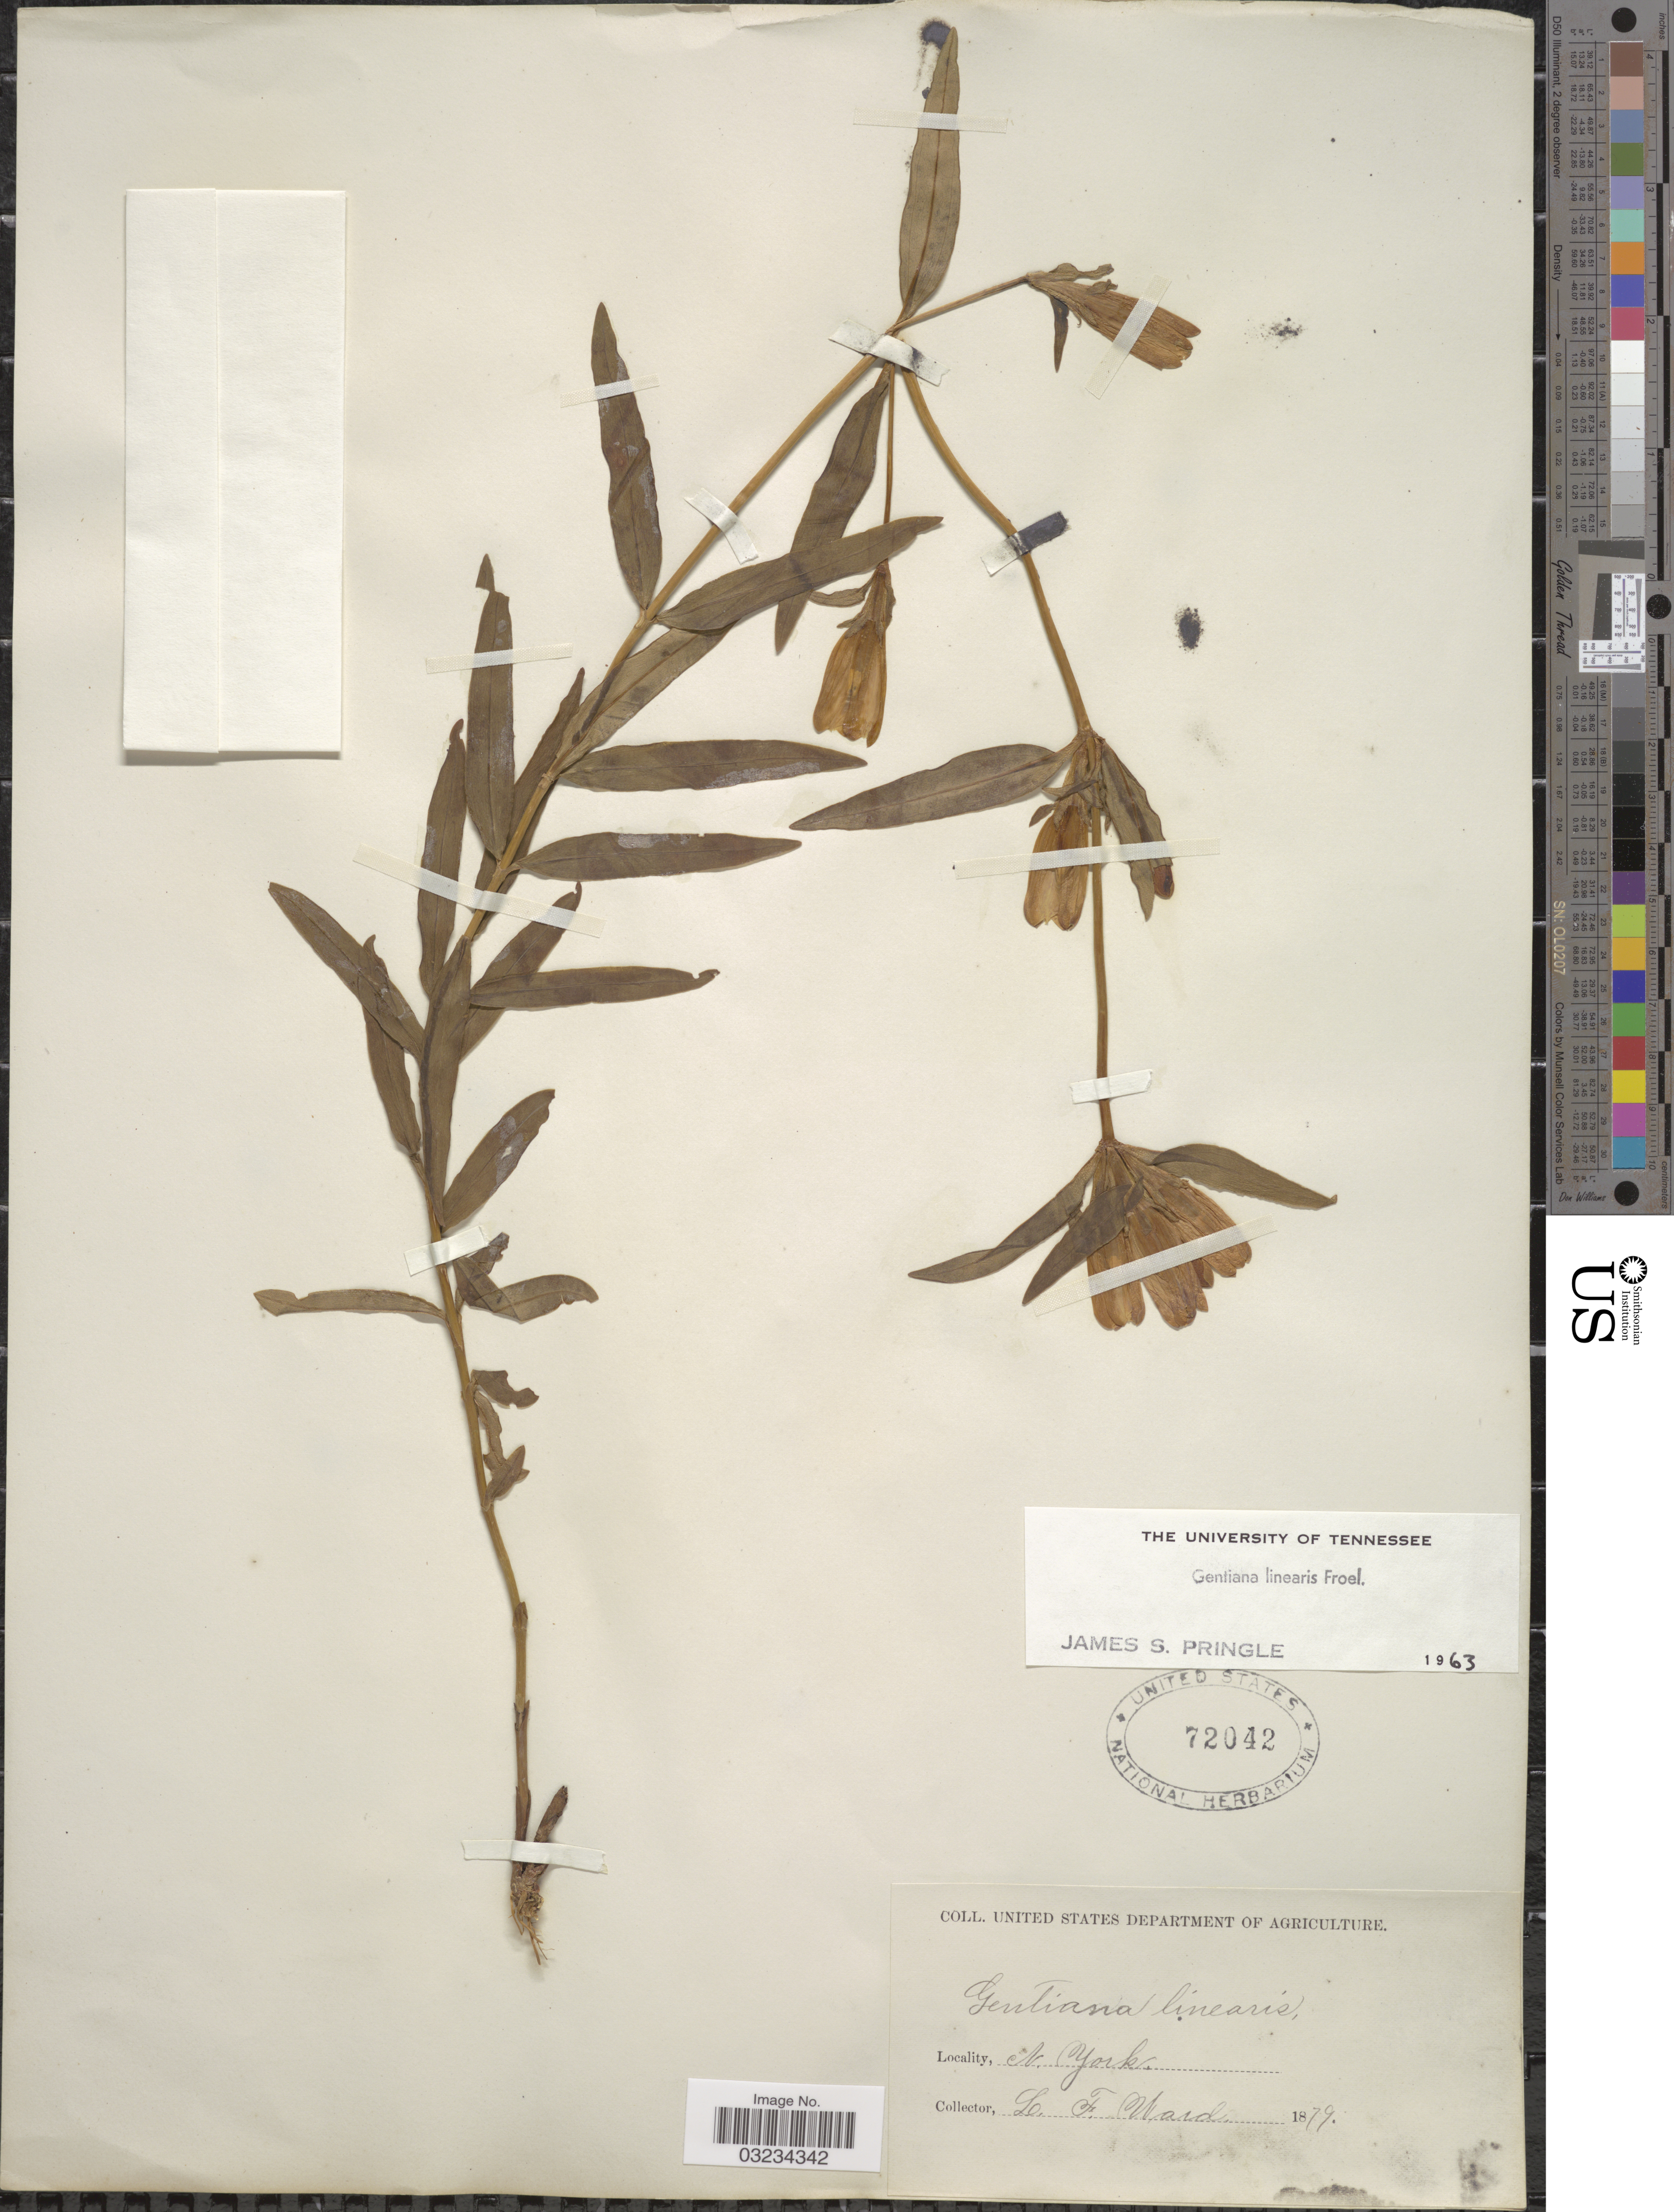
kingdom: Plantae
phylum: Tracheophyta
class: Magnoliopsida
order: Gentianales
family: Gentianaceae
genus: Gentiana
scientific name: Gentiana linearis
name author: Froel.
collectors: L. Ward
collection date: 1879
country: United States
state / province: New York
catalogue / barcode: US 72042